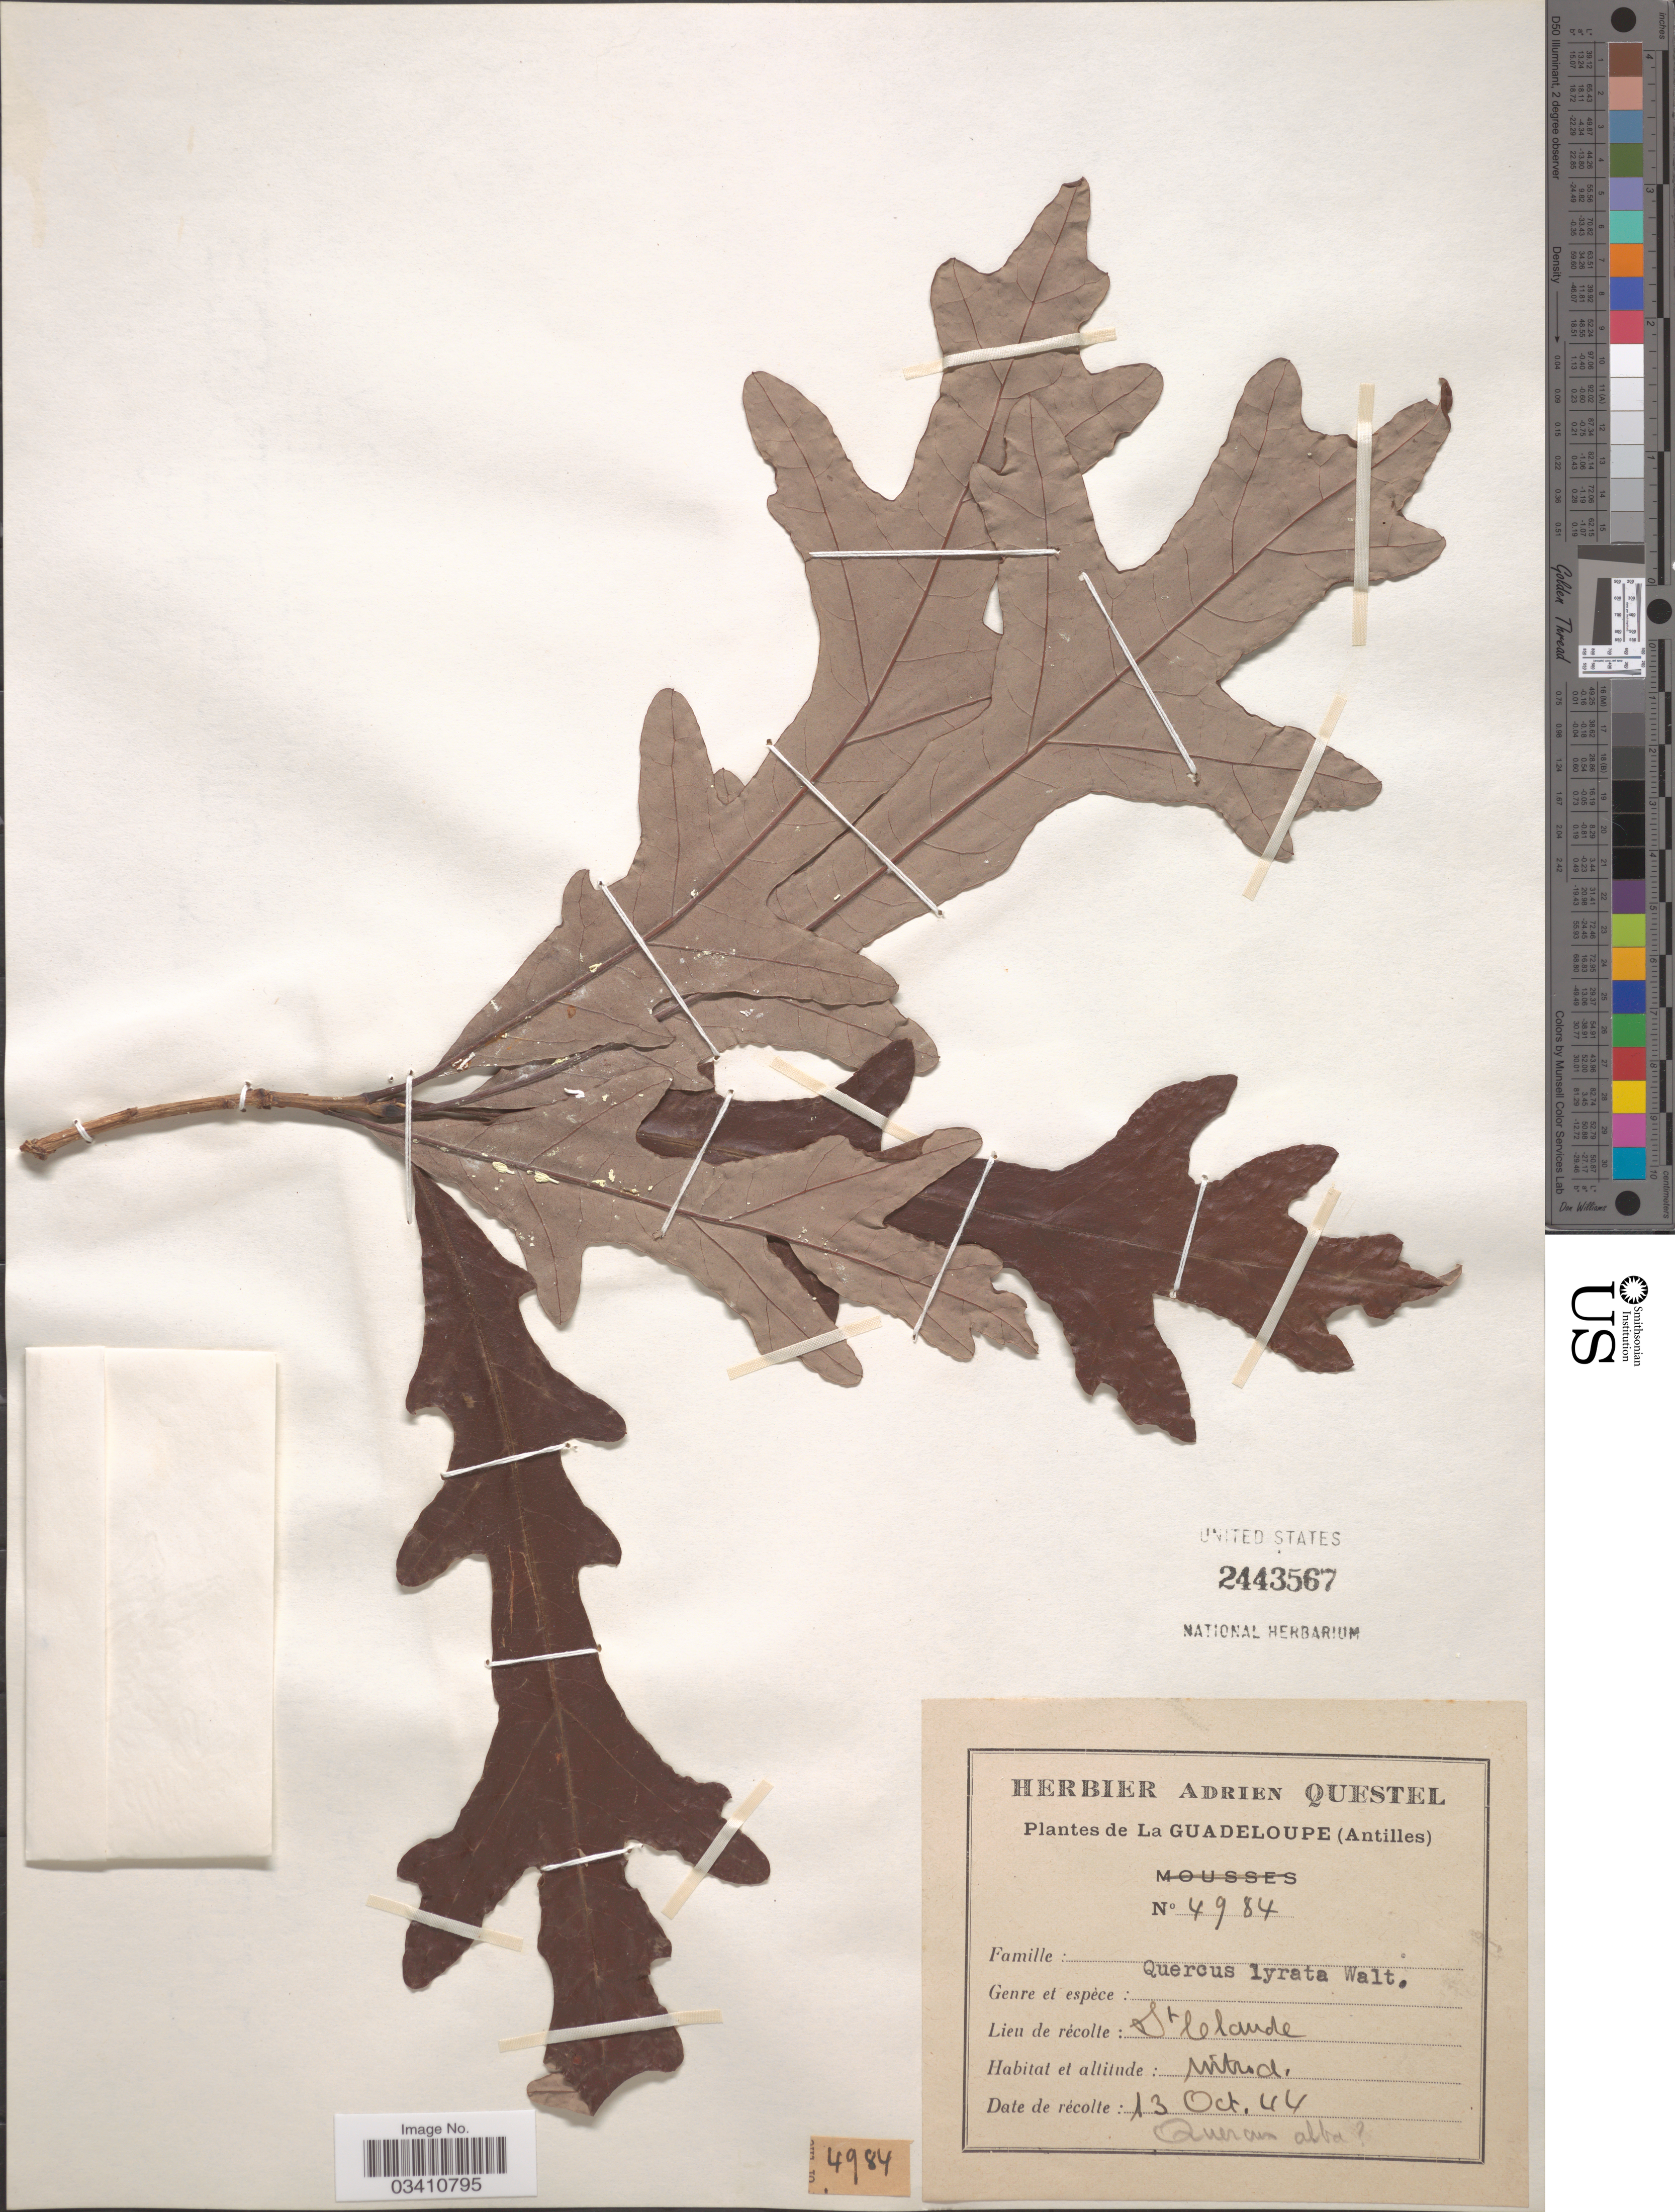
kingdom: Plantae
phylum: Tracheophyta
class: Magnoliopsida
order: Fagales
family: Fagaceae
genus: Quercus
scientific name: Quercus lyrata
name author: Walter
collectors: ex herb. A. Questal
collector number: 4984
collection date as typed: Transcribed d/m/y: 13/10/44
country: Guadeloupe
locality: La Guadeloupe (Antilles). St. Claude.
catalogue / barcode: US 2443567